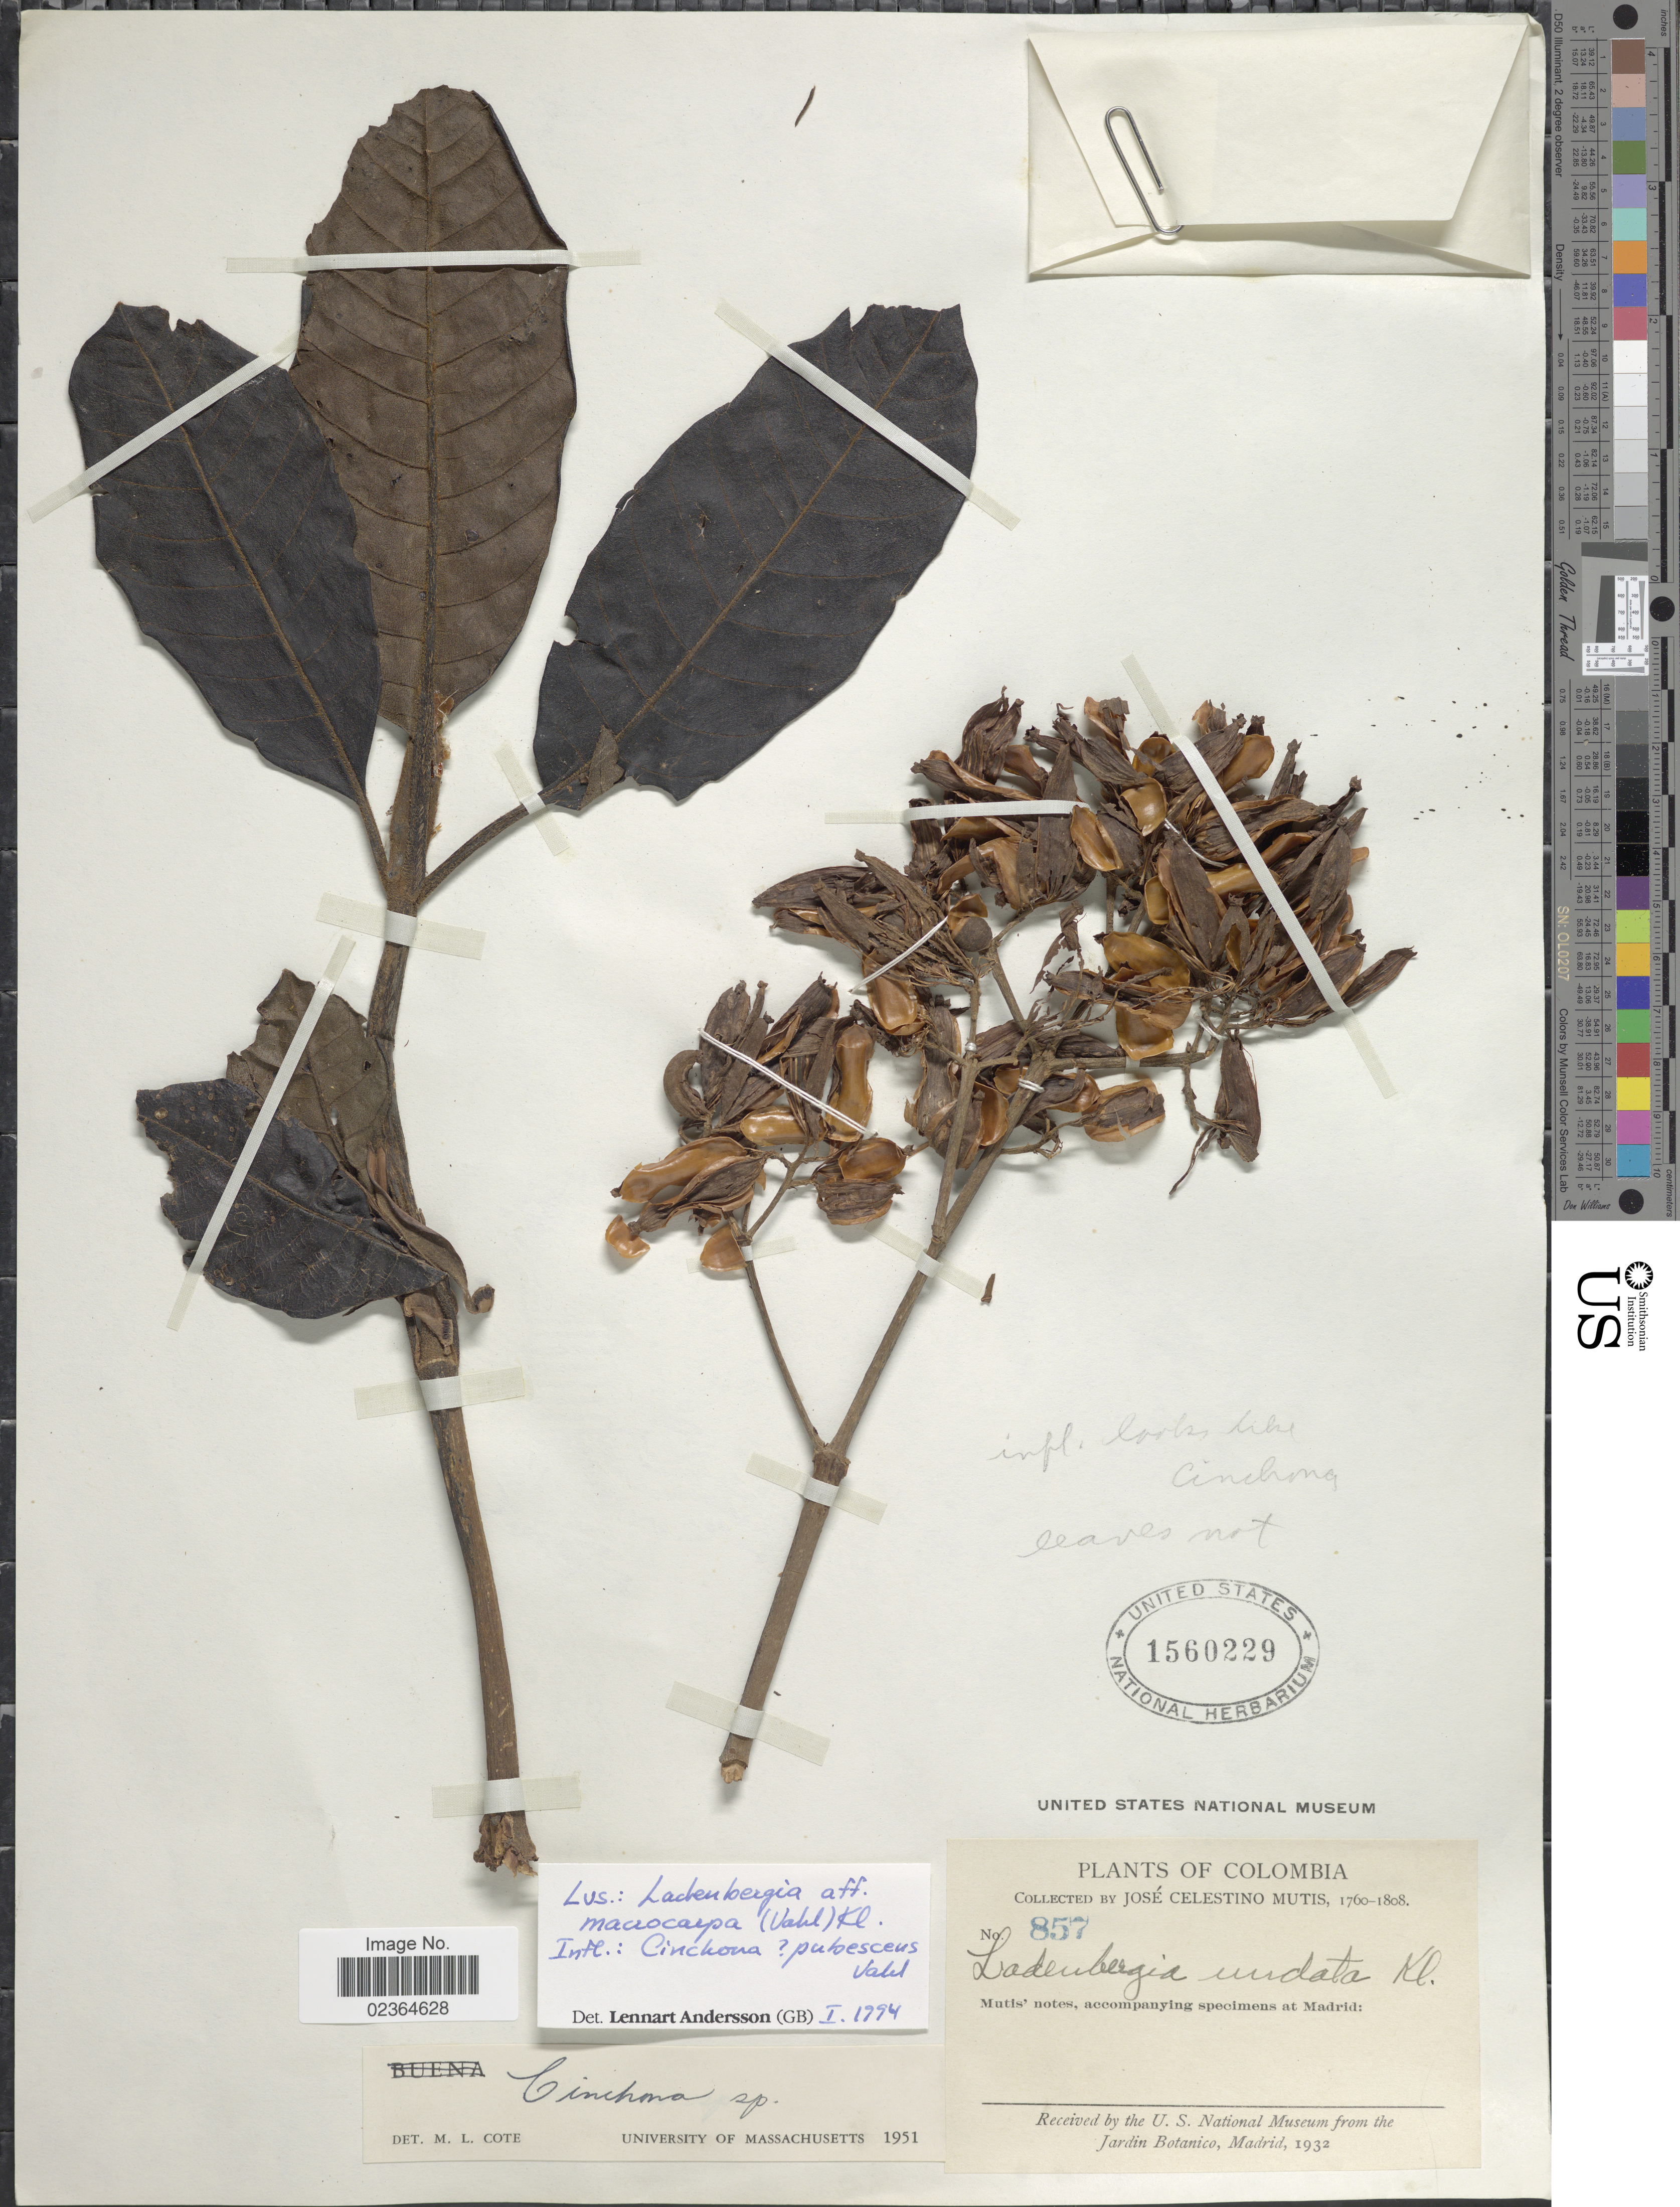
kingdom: Plantae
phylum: Tracheophyta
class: Magnoliopsida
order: Gentianales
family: Rubiaceae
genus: Cinchona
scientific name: Cinchona pubescens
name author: Vahl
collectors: J. C. B. Mutis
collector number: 857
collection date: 1760/1808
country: Colombia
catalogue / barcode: US 1560229